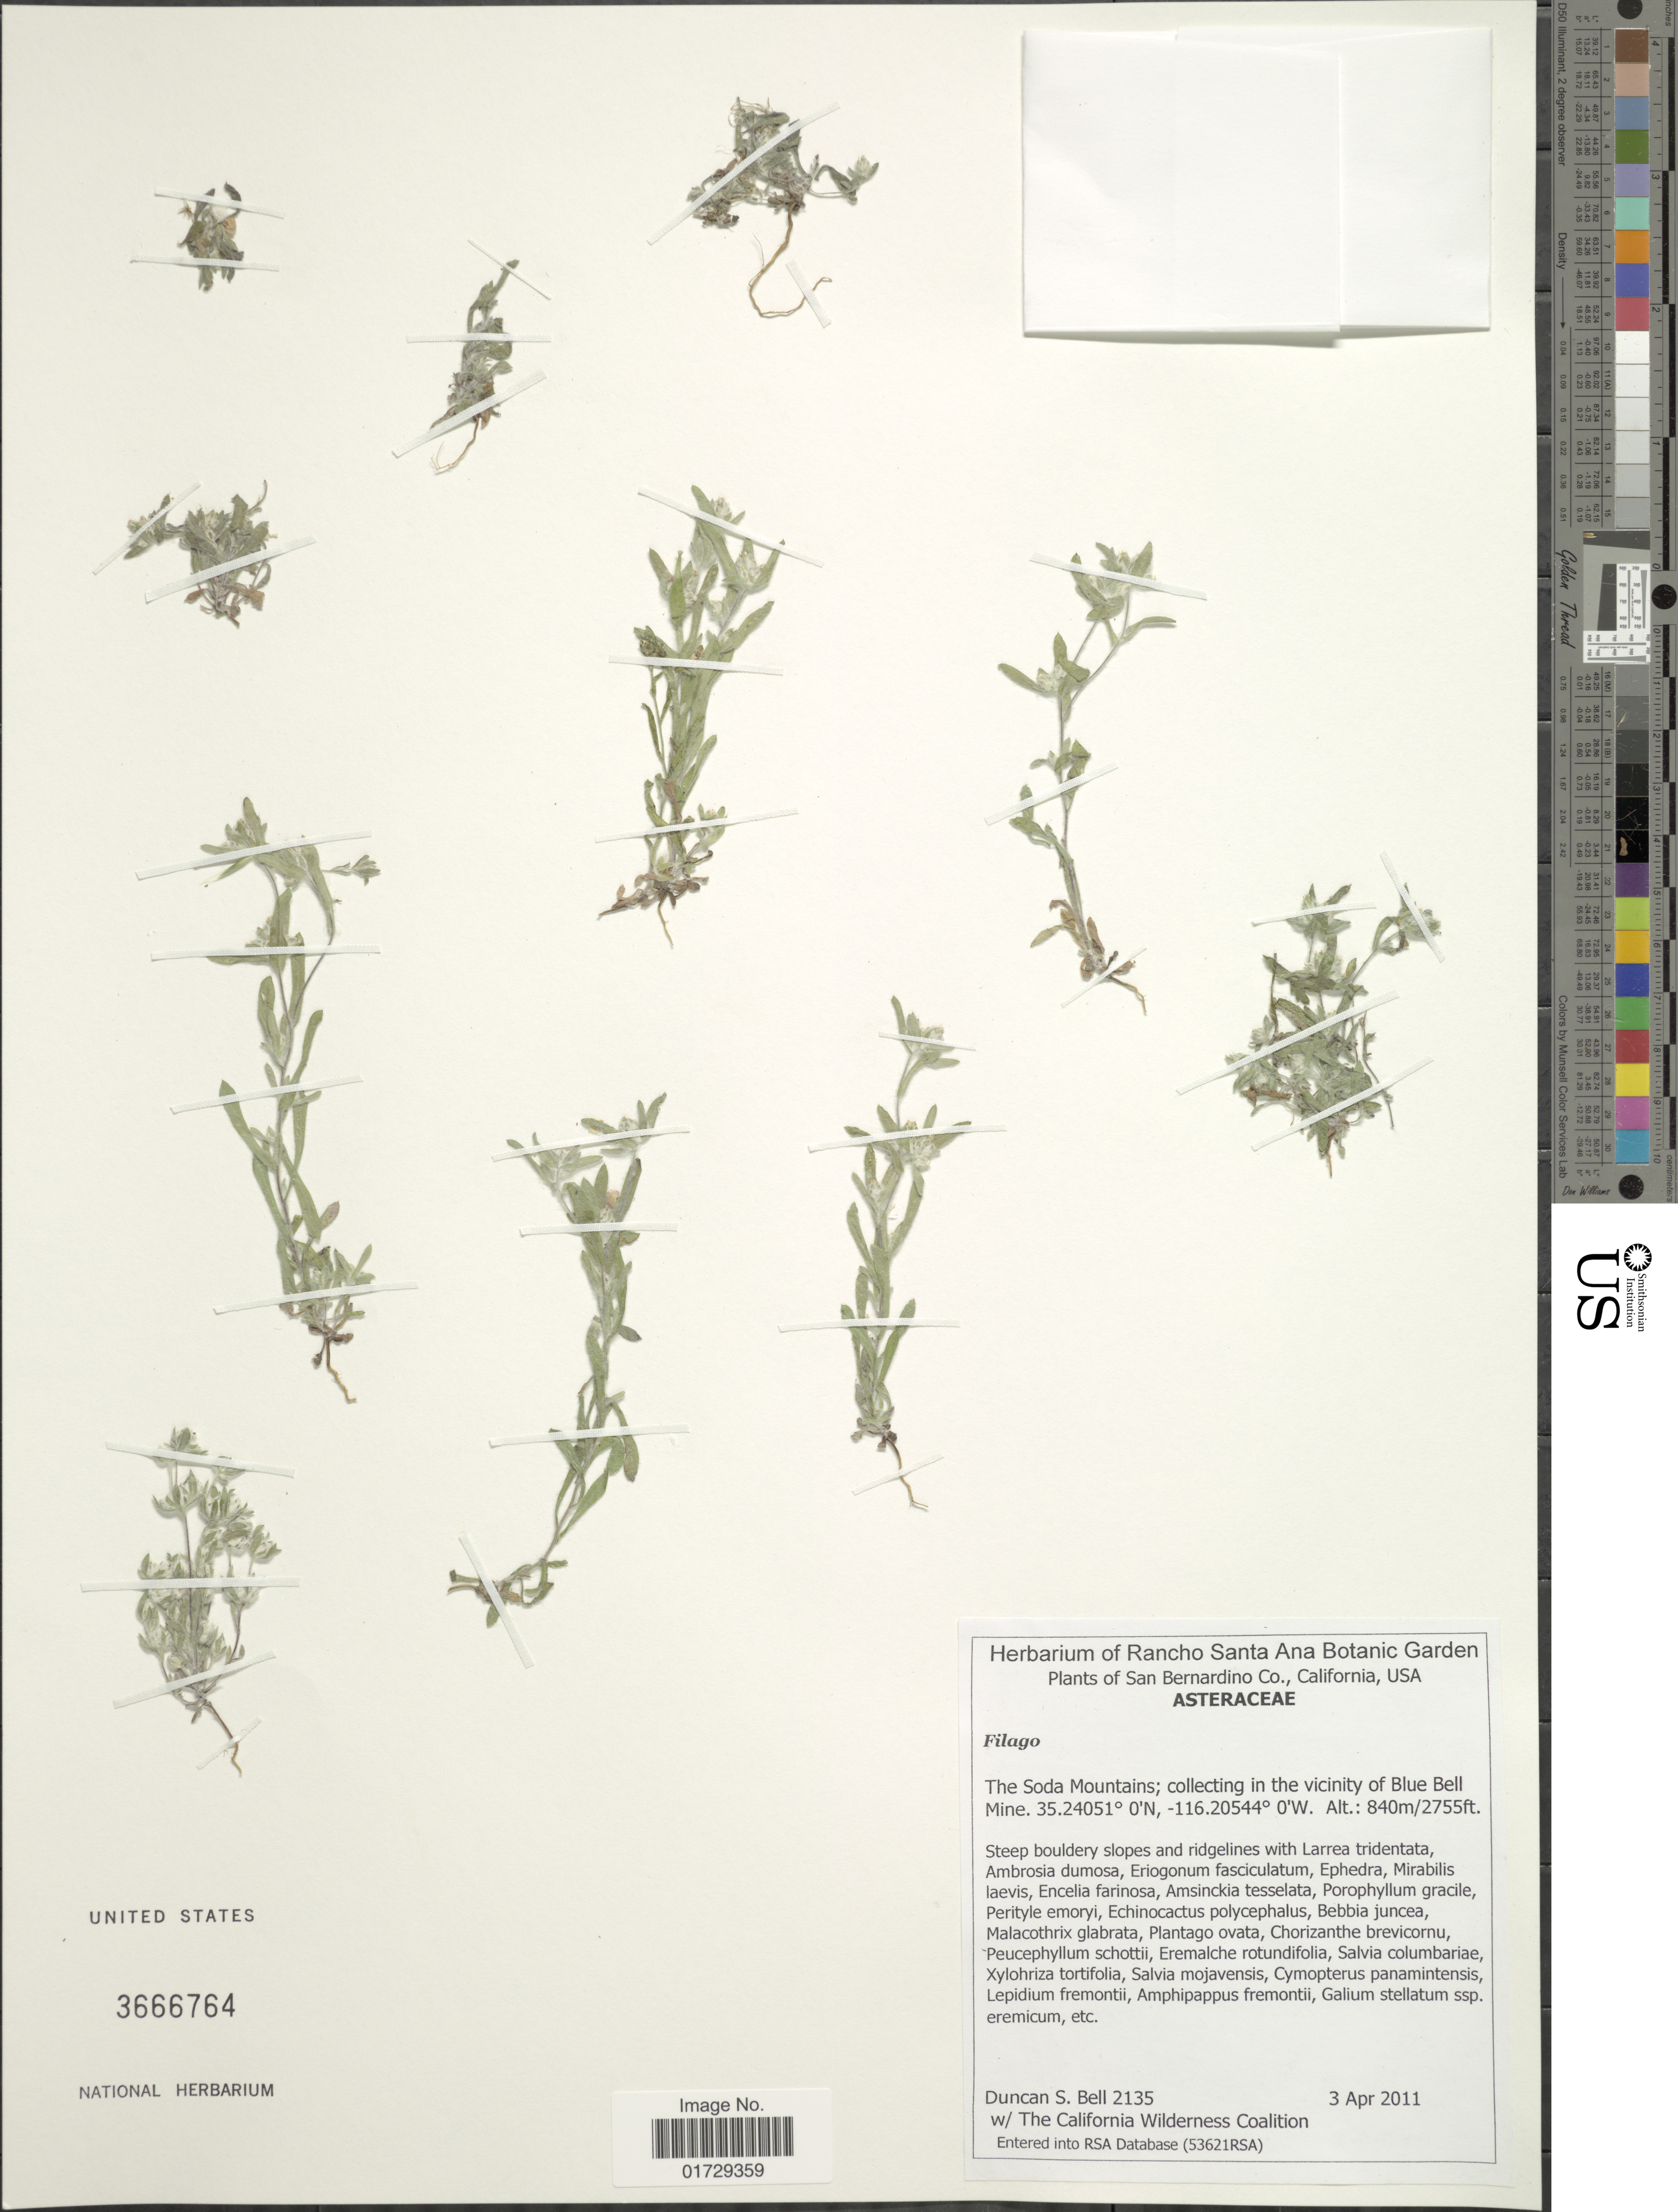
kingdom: Plantae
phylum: Tracheophyta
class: Magnoliopsida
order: Asterales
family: Asteraceae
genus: Filago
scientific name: Filago sp.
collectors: D. S. Bell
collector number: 2135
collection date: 2011-04-03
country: United States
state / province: California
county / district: San Bernardino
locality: San Bernardino Co., The Soda Mountains; in the vicinity of Blue Bell Mine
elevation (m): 840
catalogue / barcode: US 3666764